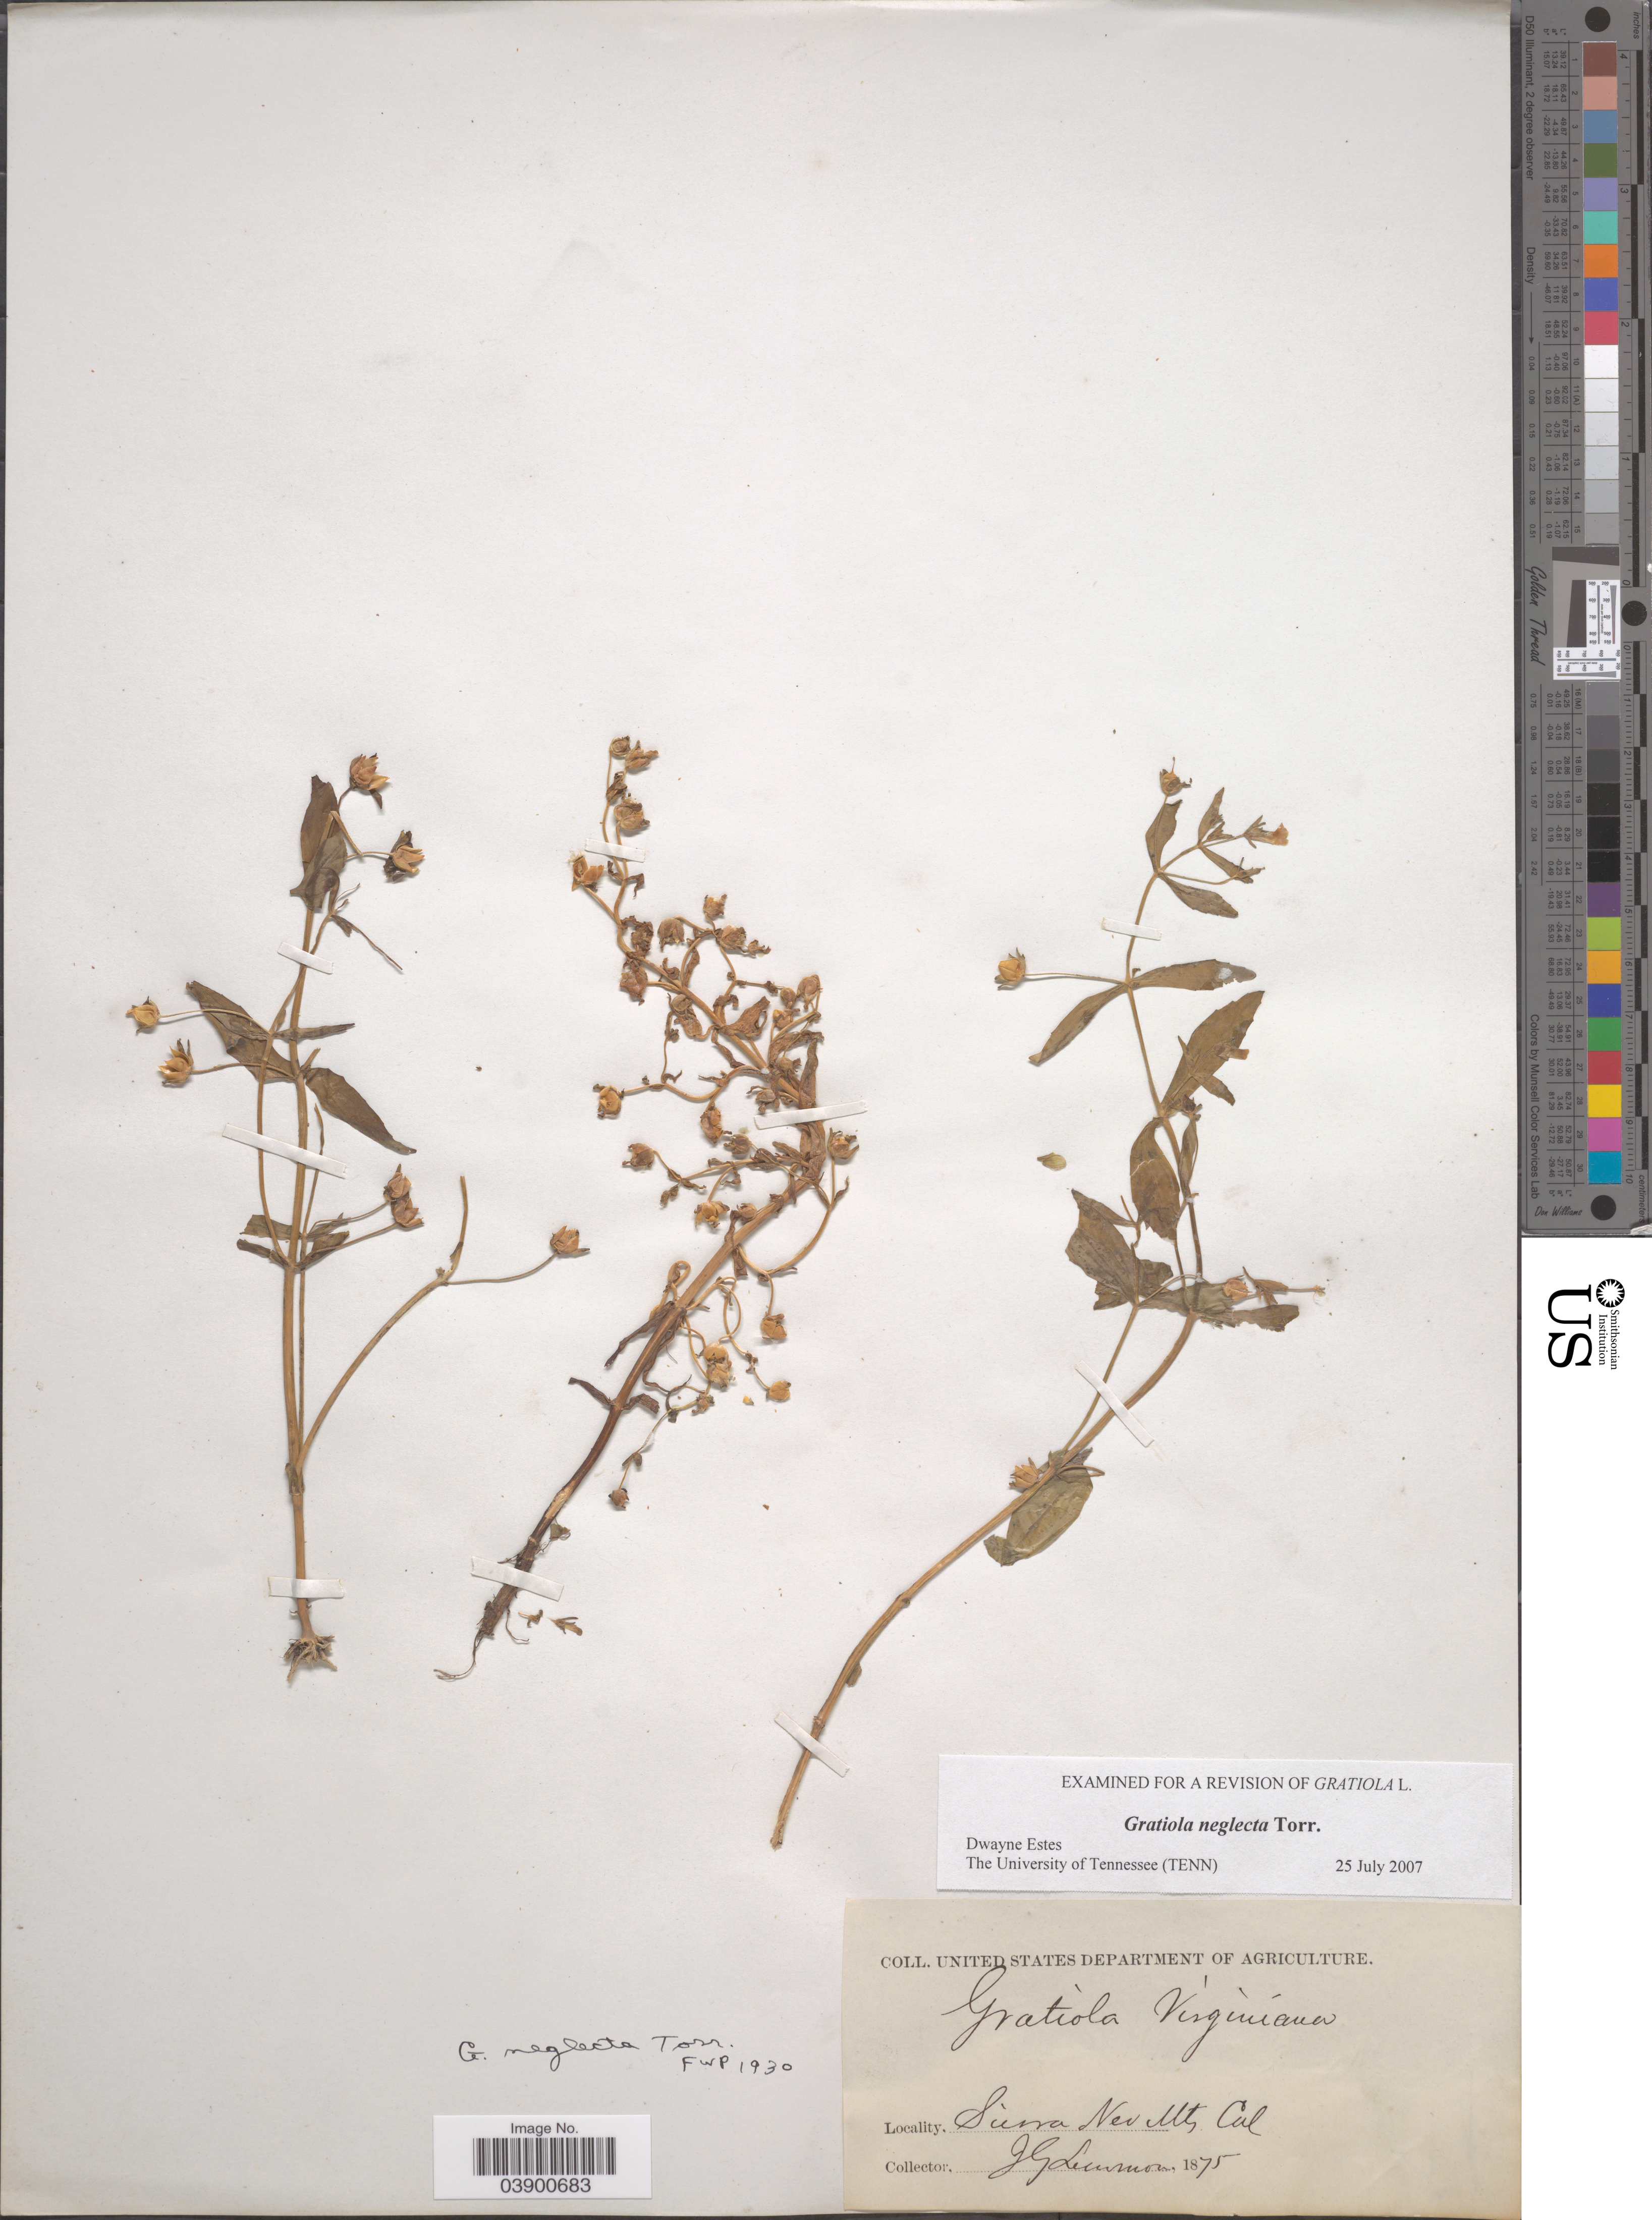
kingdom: Plantae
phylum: Tracheophyta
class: Magnoliopsida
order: Lamiales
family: Plantaginaceae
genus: Gratiola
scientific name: Gratiola neglecta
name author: Torr.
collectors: J. Lemmon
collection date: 1875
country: United States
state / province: California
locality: Sierra Nev Mts.